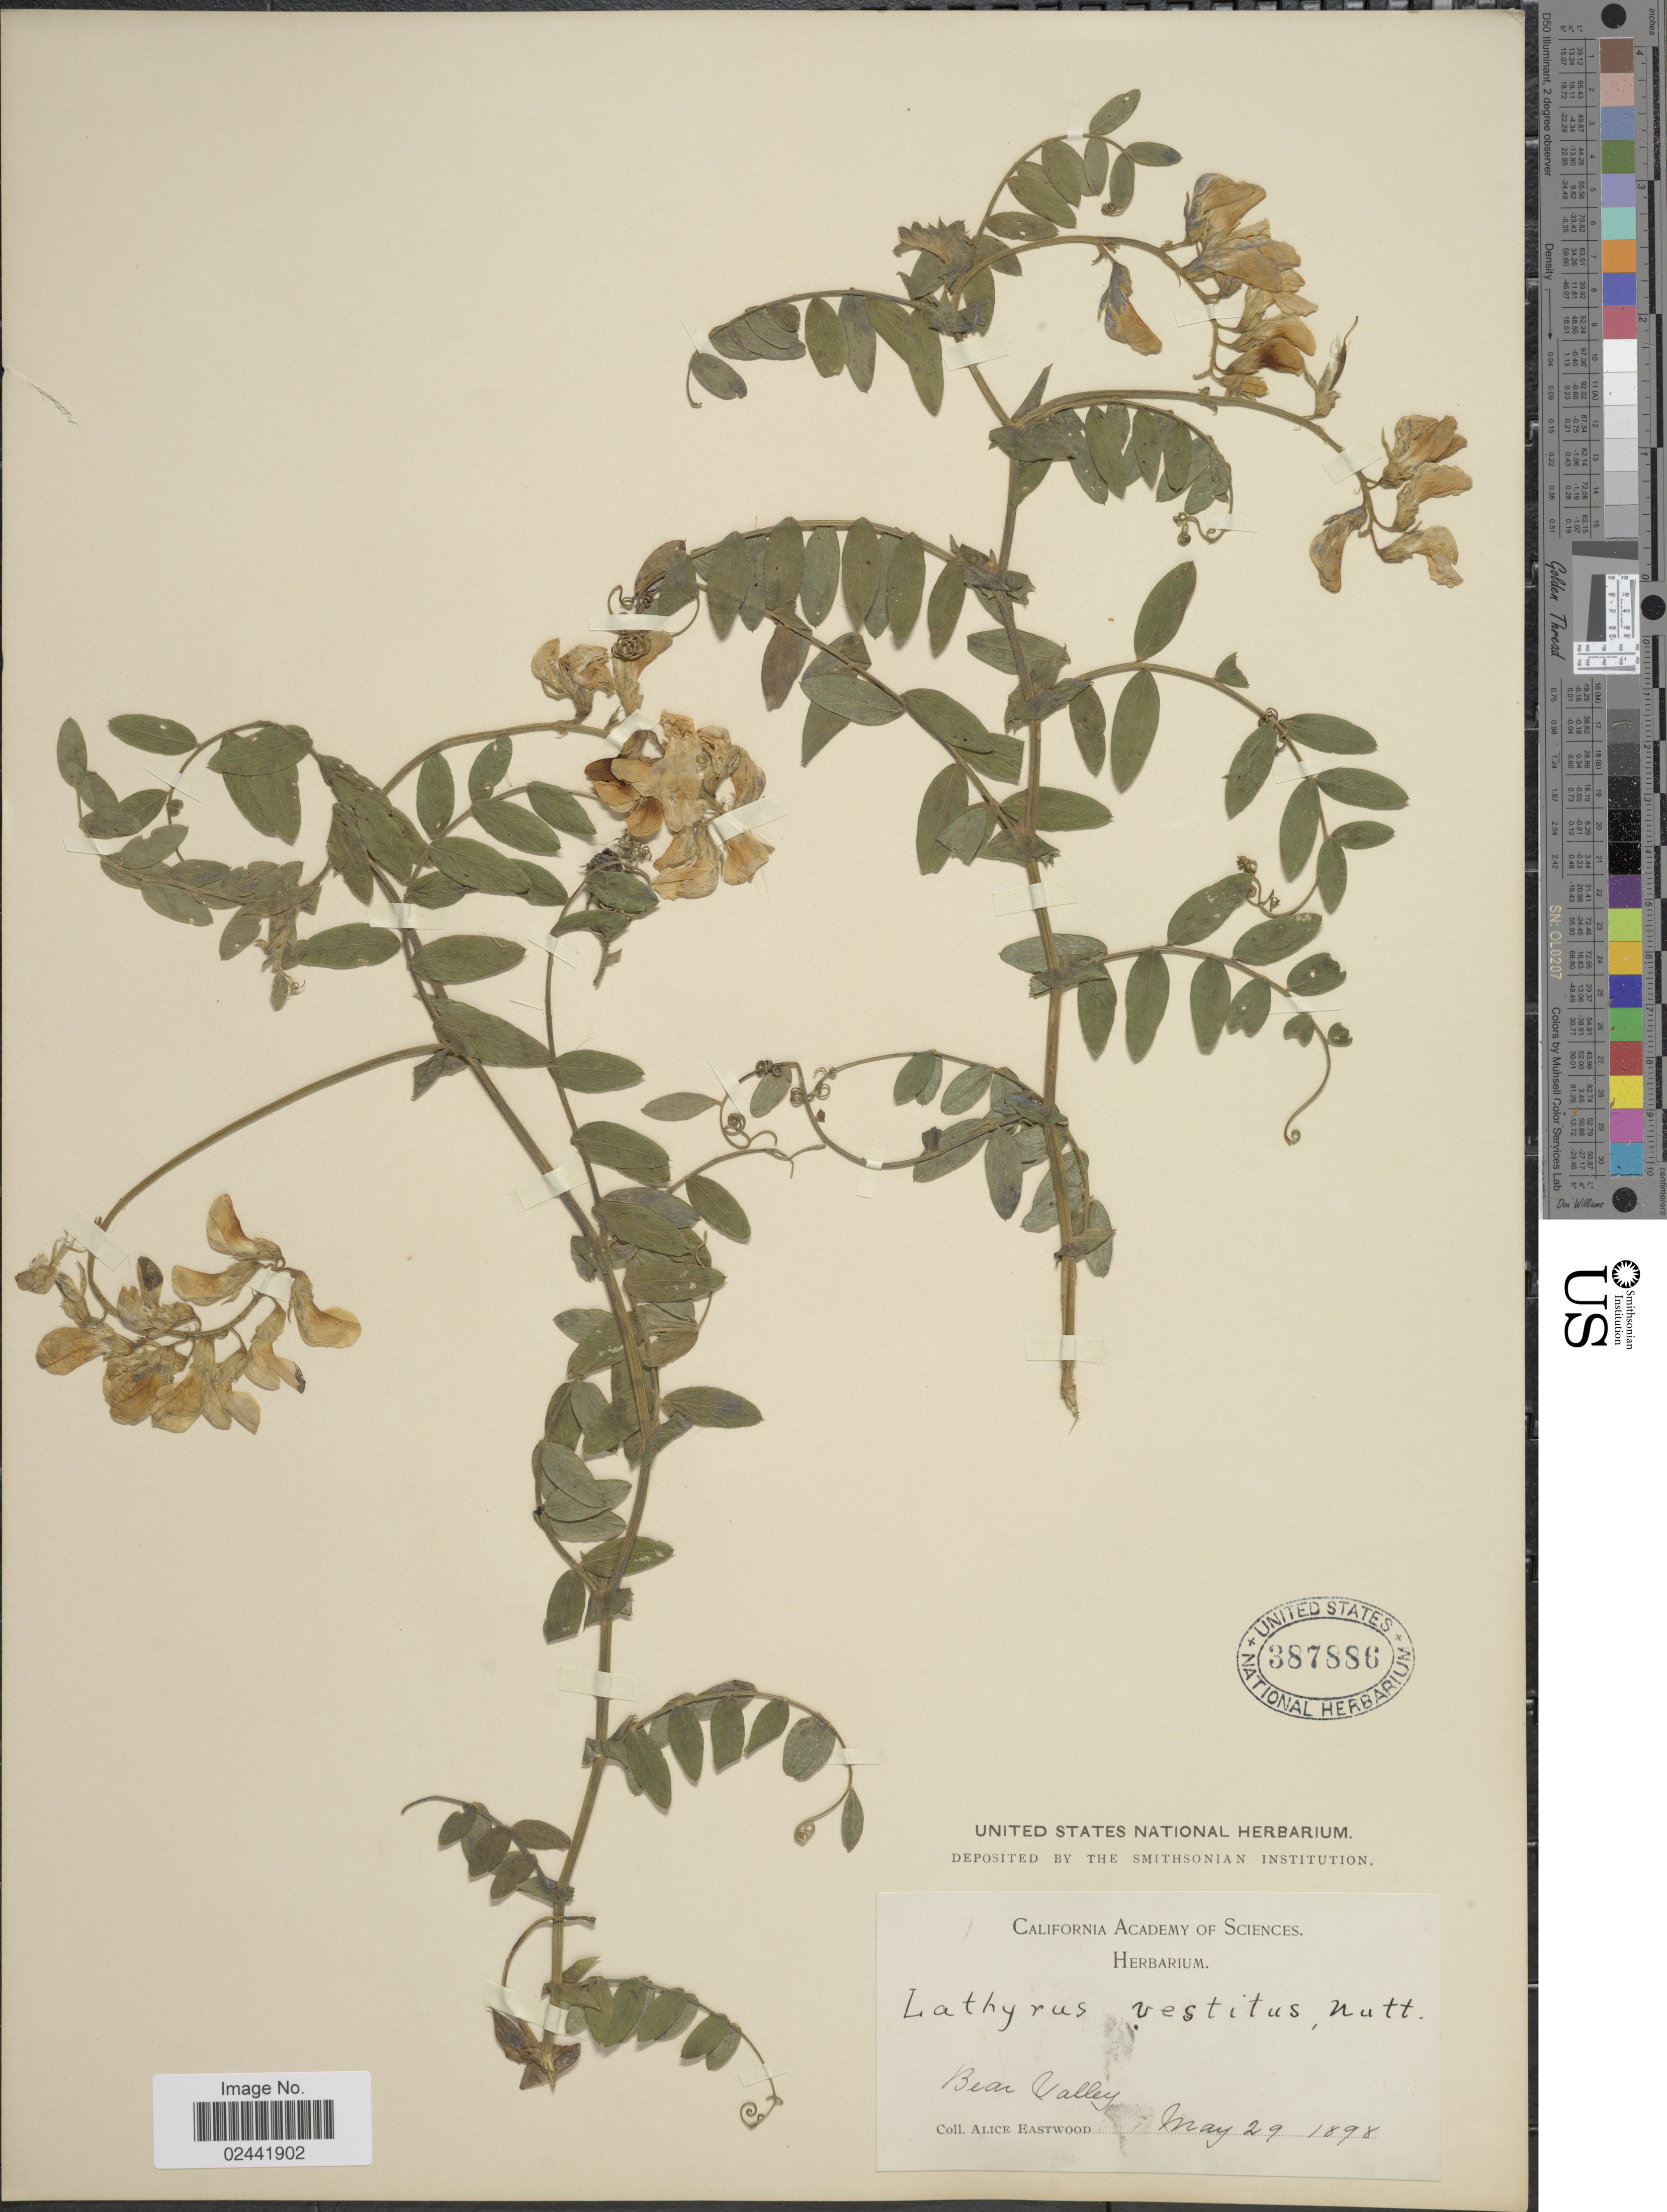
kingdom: Plantae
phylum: Tracheophyta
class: Magnoliopsida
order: Fabales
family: Fabaceae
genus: Lathyrus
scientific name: Lathyrus vestitus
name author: Nutt.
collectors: A. Eastwood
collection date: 1898-05-29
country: United States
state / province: California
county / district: San Bernardino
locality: Bear Valley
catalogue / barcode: US 387886